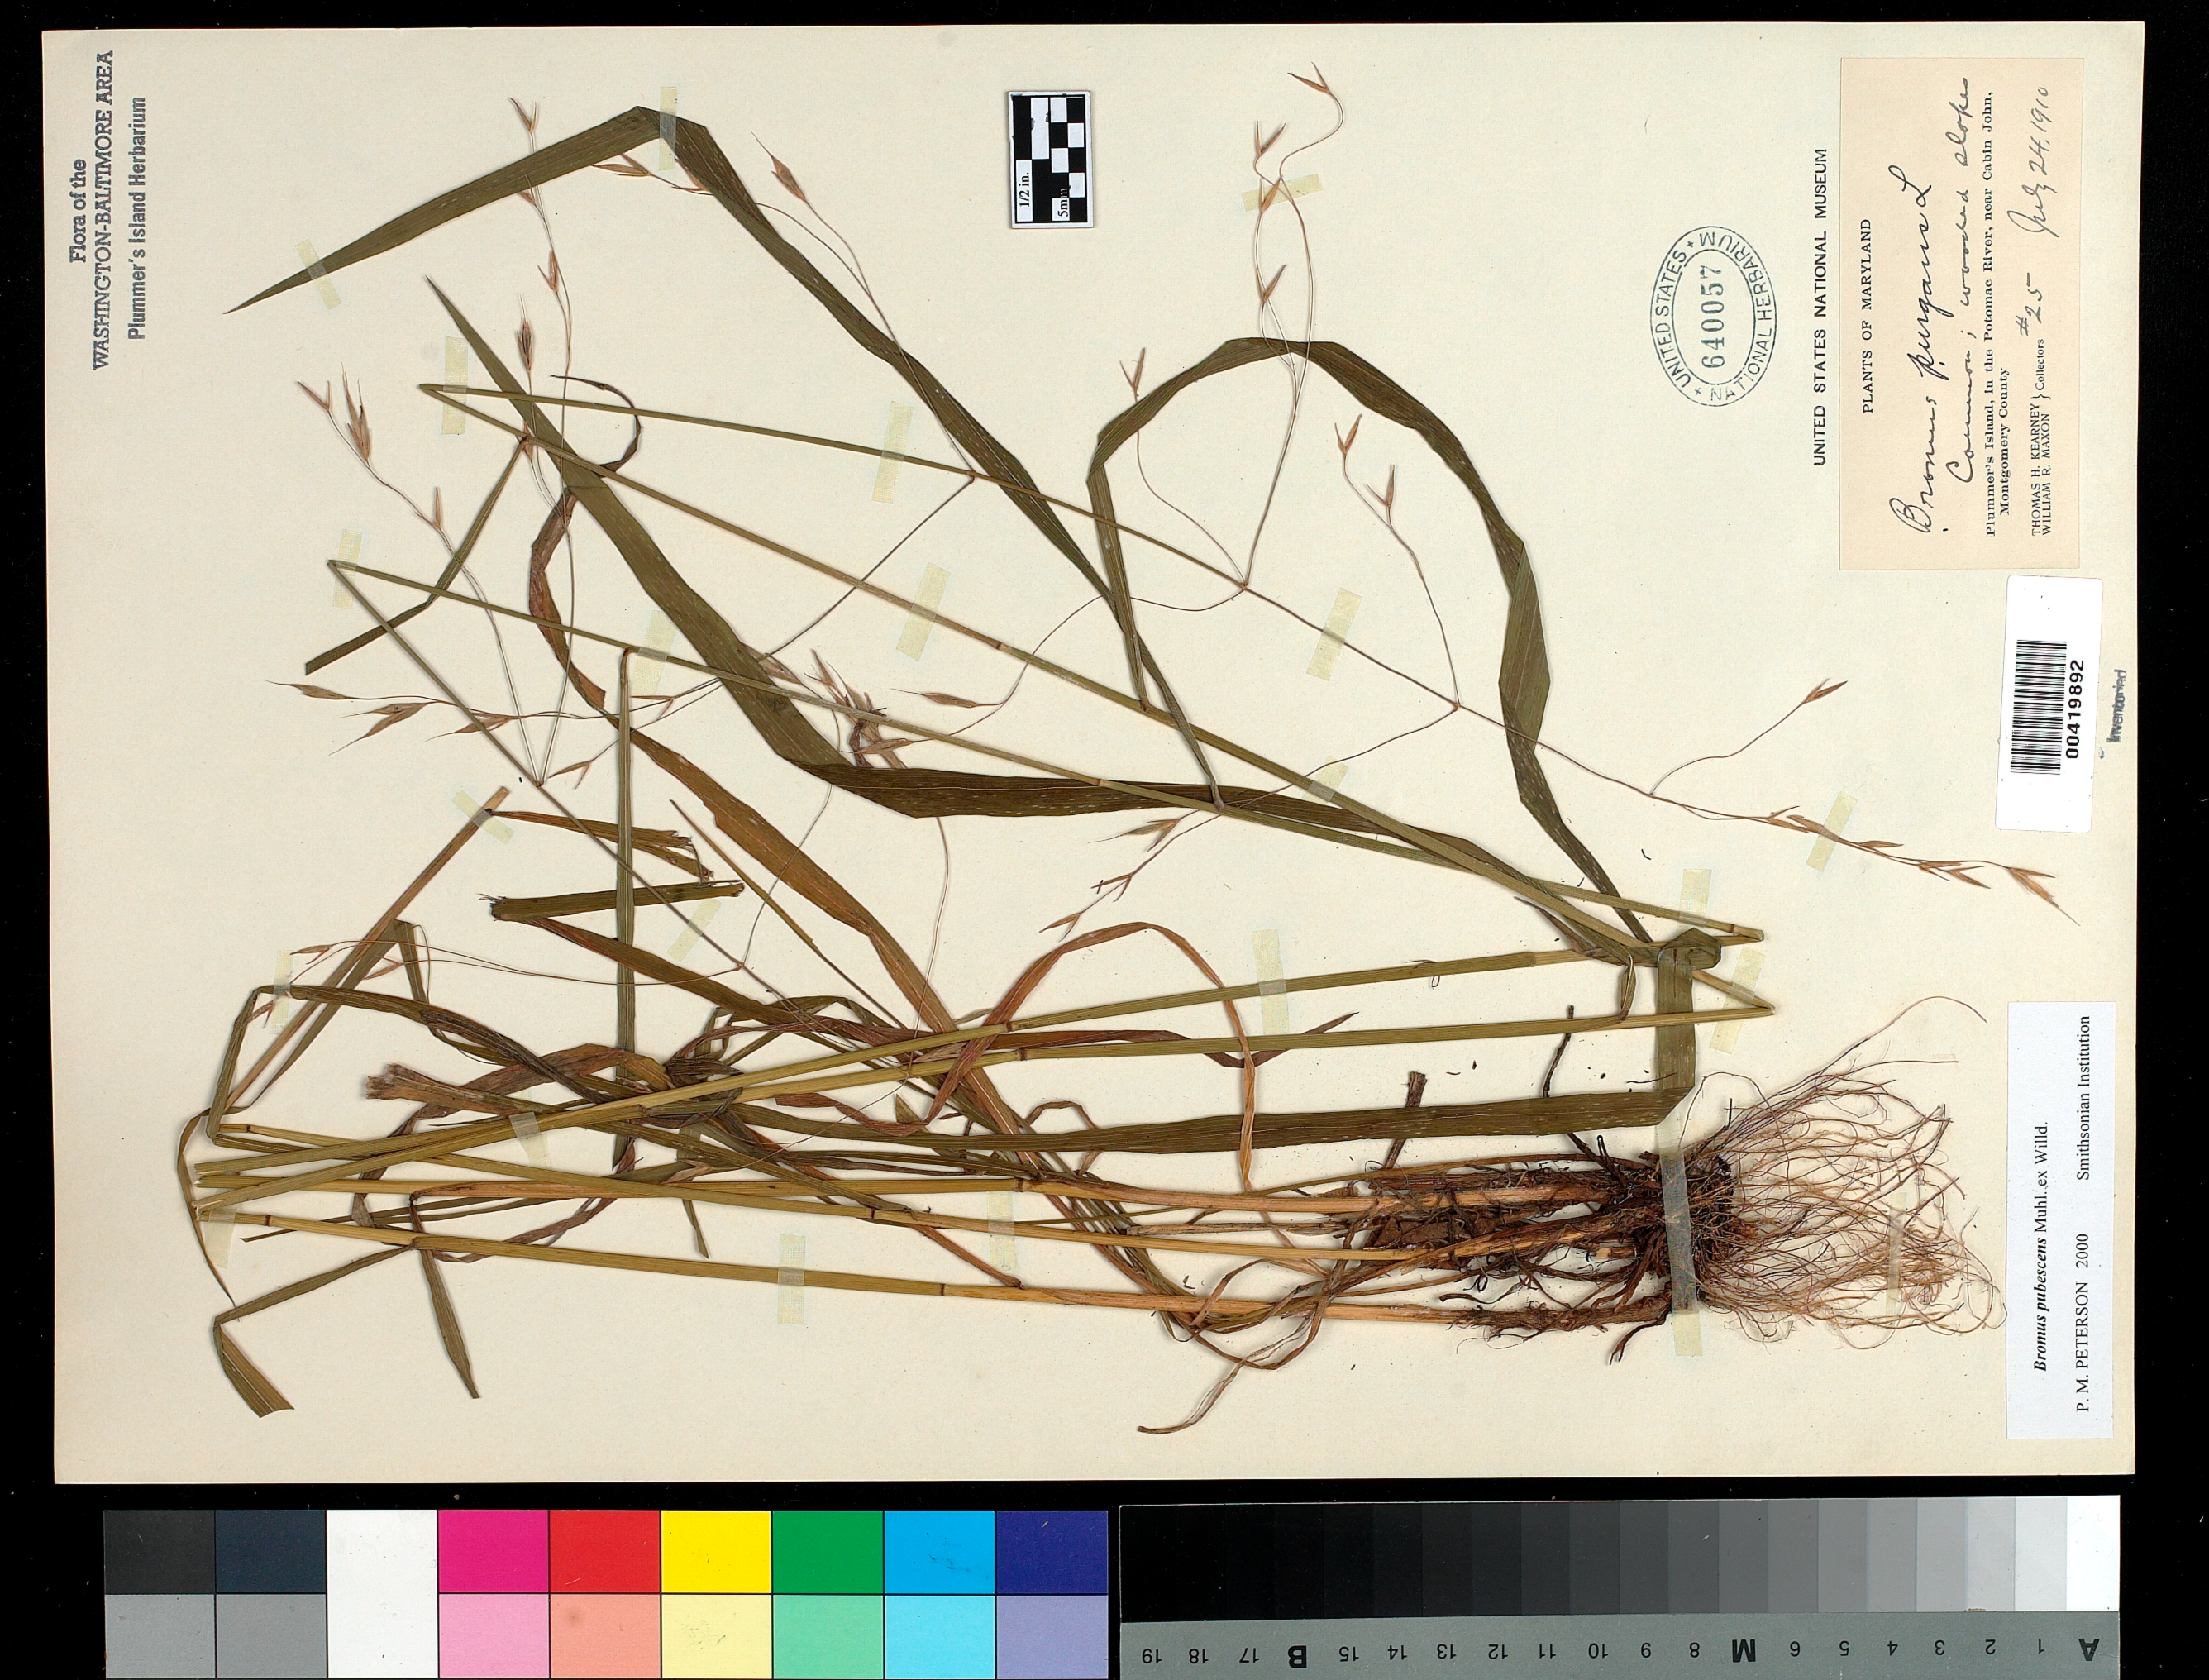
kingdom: Plantae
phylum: Tracheophyta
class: Liliopsida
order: Poales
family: Poaceae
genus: Bromus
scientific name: Bromus pubescens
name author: Muhl. ex Willd.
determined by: Poaceae Reorganization Project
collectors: T. H. Kearney & W. R. Maxon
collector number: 25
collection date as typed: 24 Jul 1910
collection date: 1910-07-24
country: United States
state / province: Maryland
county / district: Montgomery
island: Plummers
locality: Plummer's Island Plummers Island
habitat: Wooded slopes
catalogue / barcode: US 640057